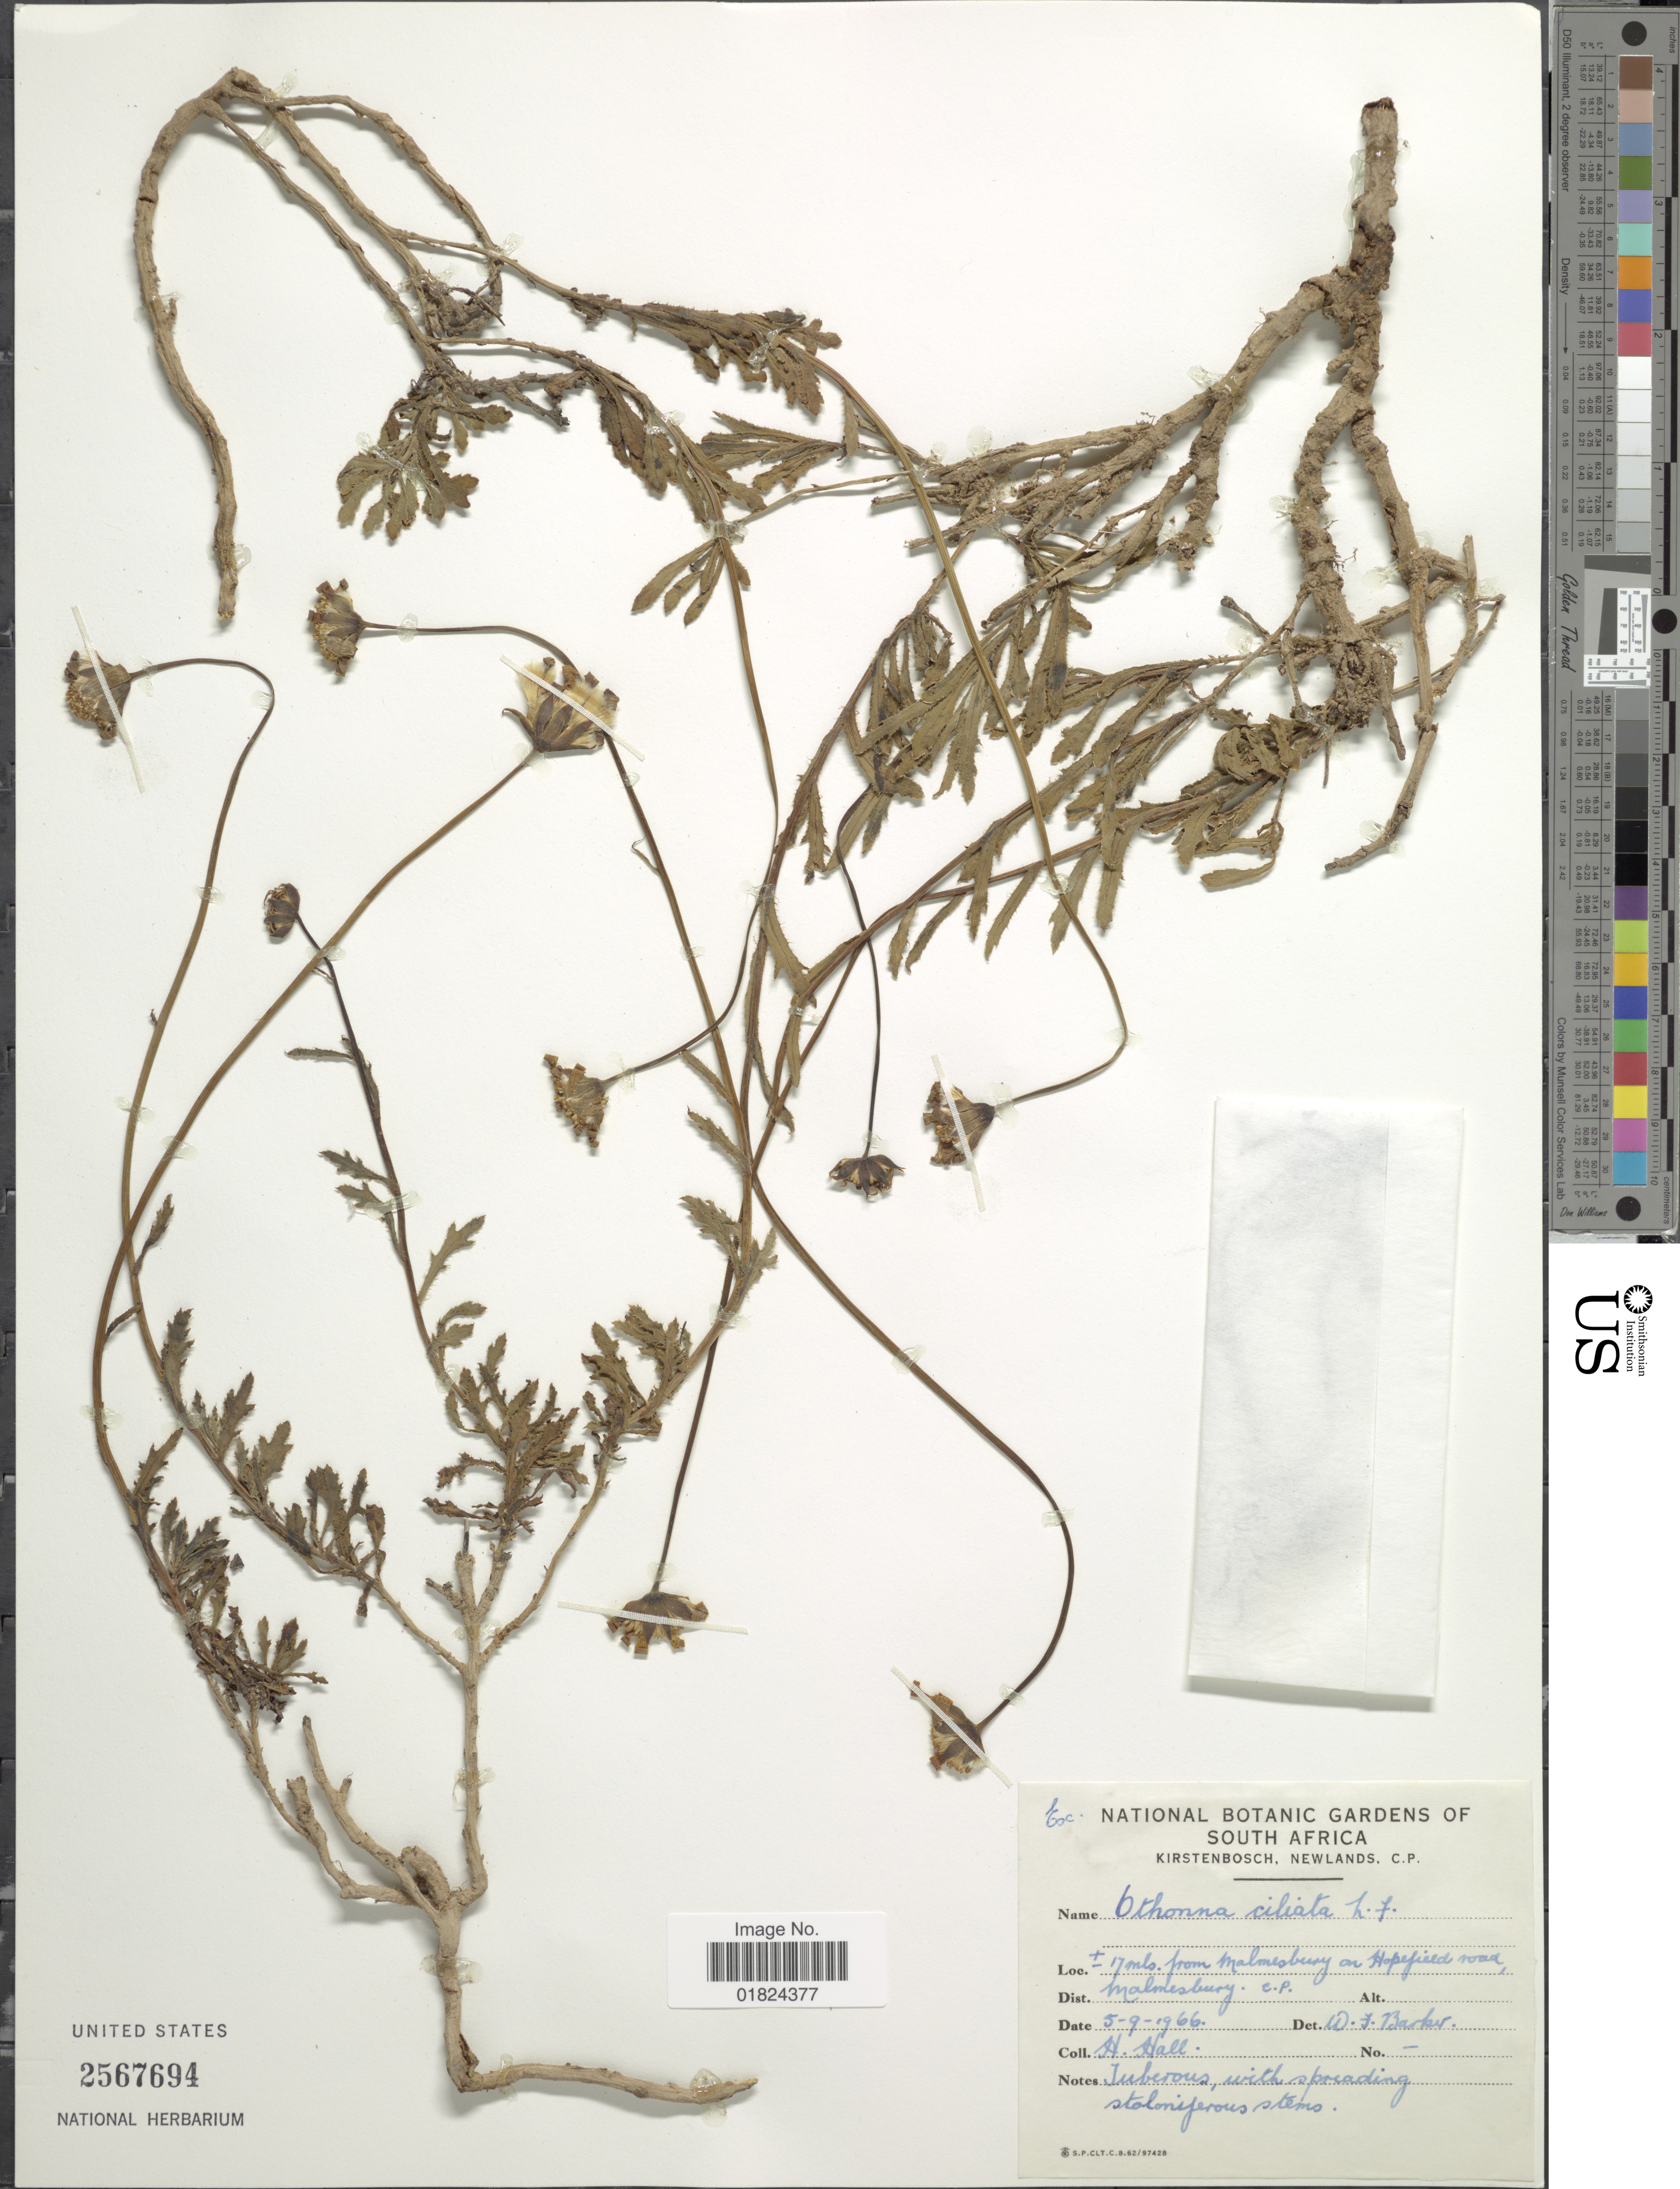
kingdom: Plantae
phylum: Tracheophyta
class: Magnoliopsida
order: Asterales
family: Asteraceae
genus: Hertia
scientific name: Hertia ciliata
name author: (Harv.) Kuntze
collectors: H. Hall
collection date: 1966-09-05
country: South Africa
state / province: Western Cape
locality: Ca. 17 mls. from Malmesburg on Hopefield Rd. Dist. Malmesburg.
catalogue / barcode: US 2567694